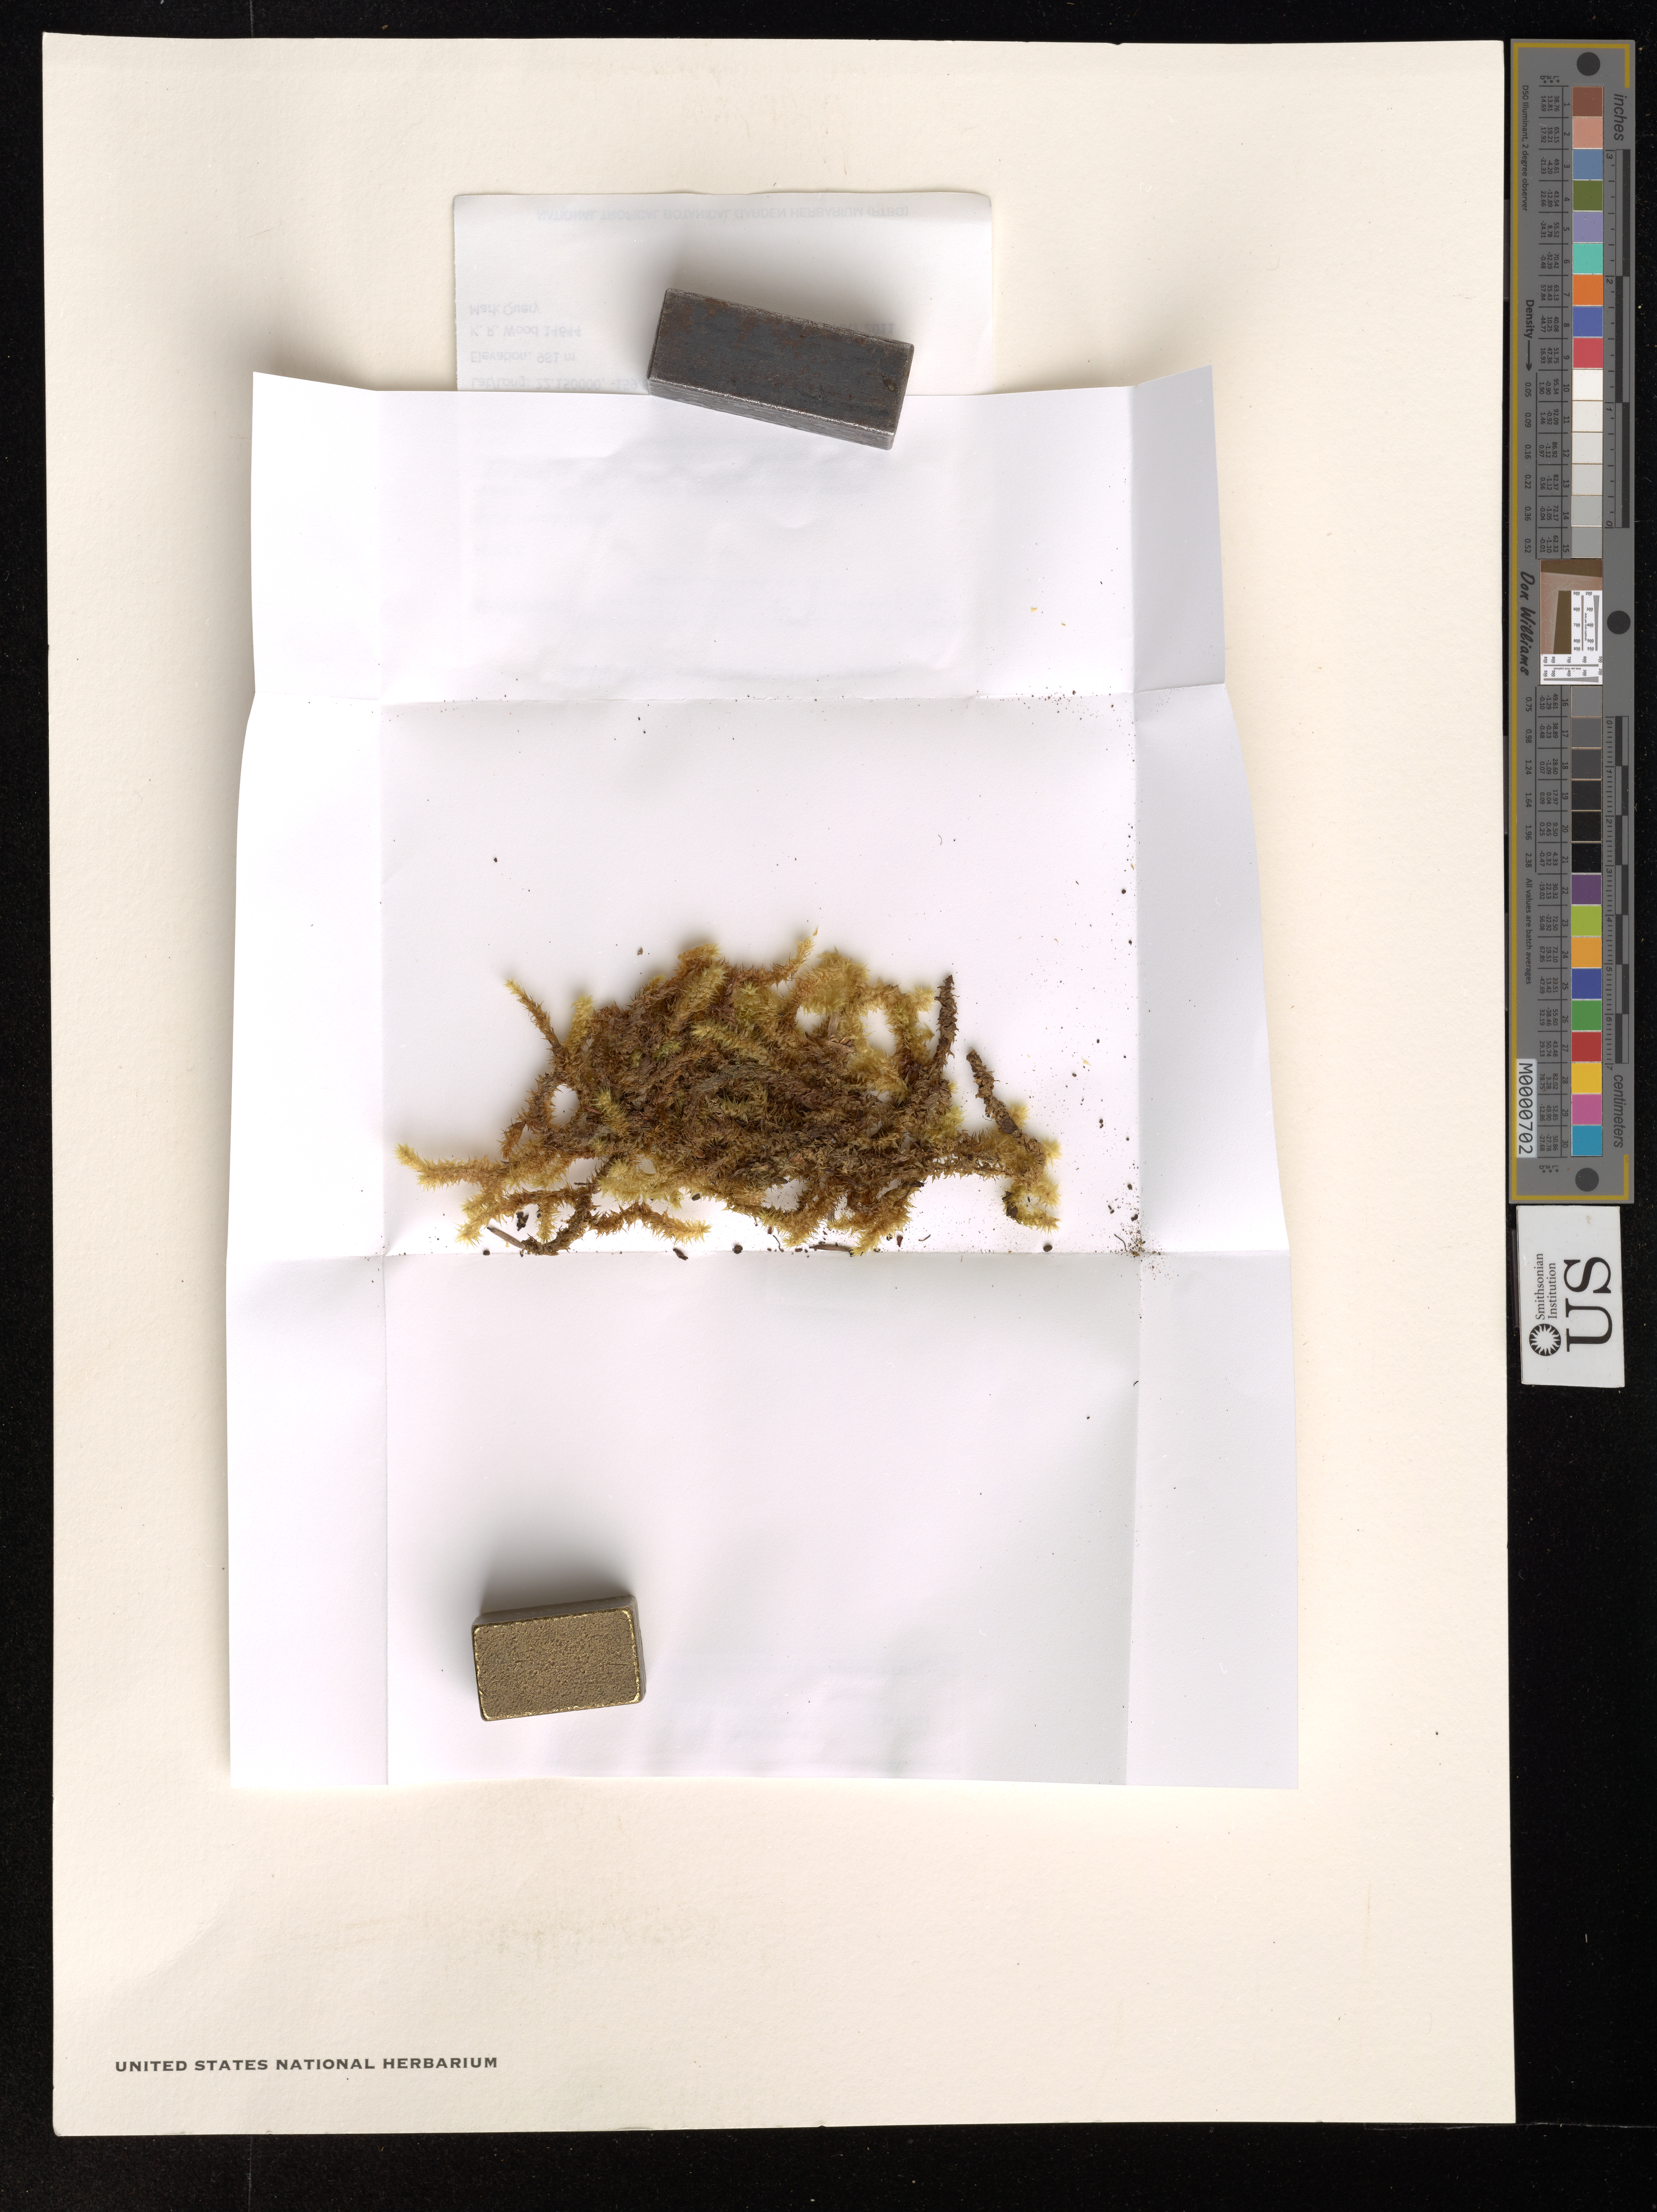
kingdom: Plantae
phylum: Bryophyta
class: Bryopsida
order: Hypnales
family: Meteoriaceae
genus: Aerobryopsis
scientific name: Aerobryopsis subdivergens var. scariosa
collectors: K. R. Wood & M. Query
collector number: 14644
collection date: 2011-05-05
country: United States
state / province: Hawaii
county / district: Kauai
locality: The Hawaiian Islands. Kauai Hanalei District. Awaawapuhi, north facing slopes.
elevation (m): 981